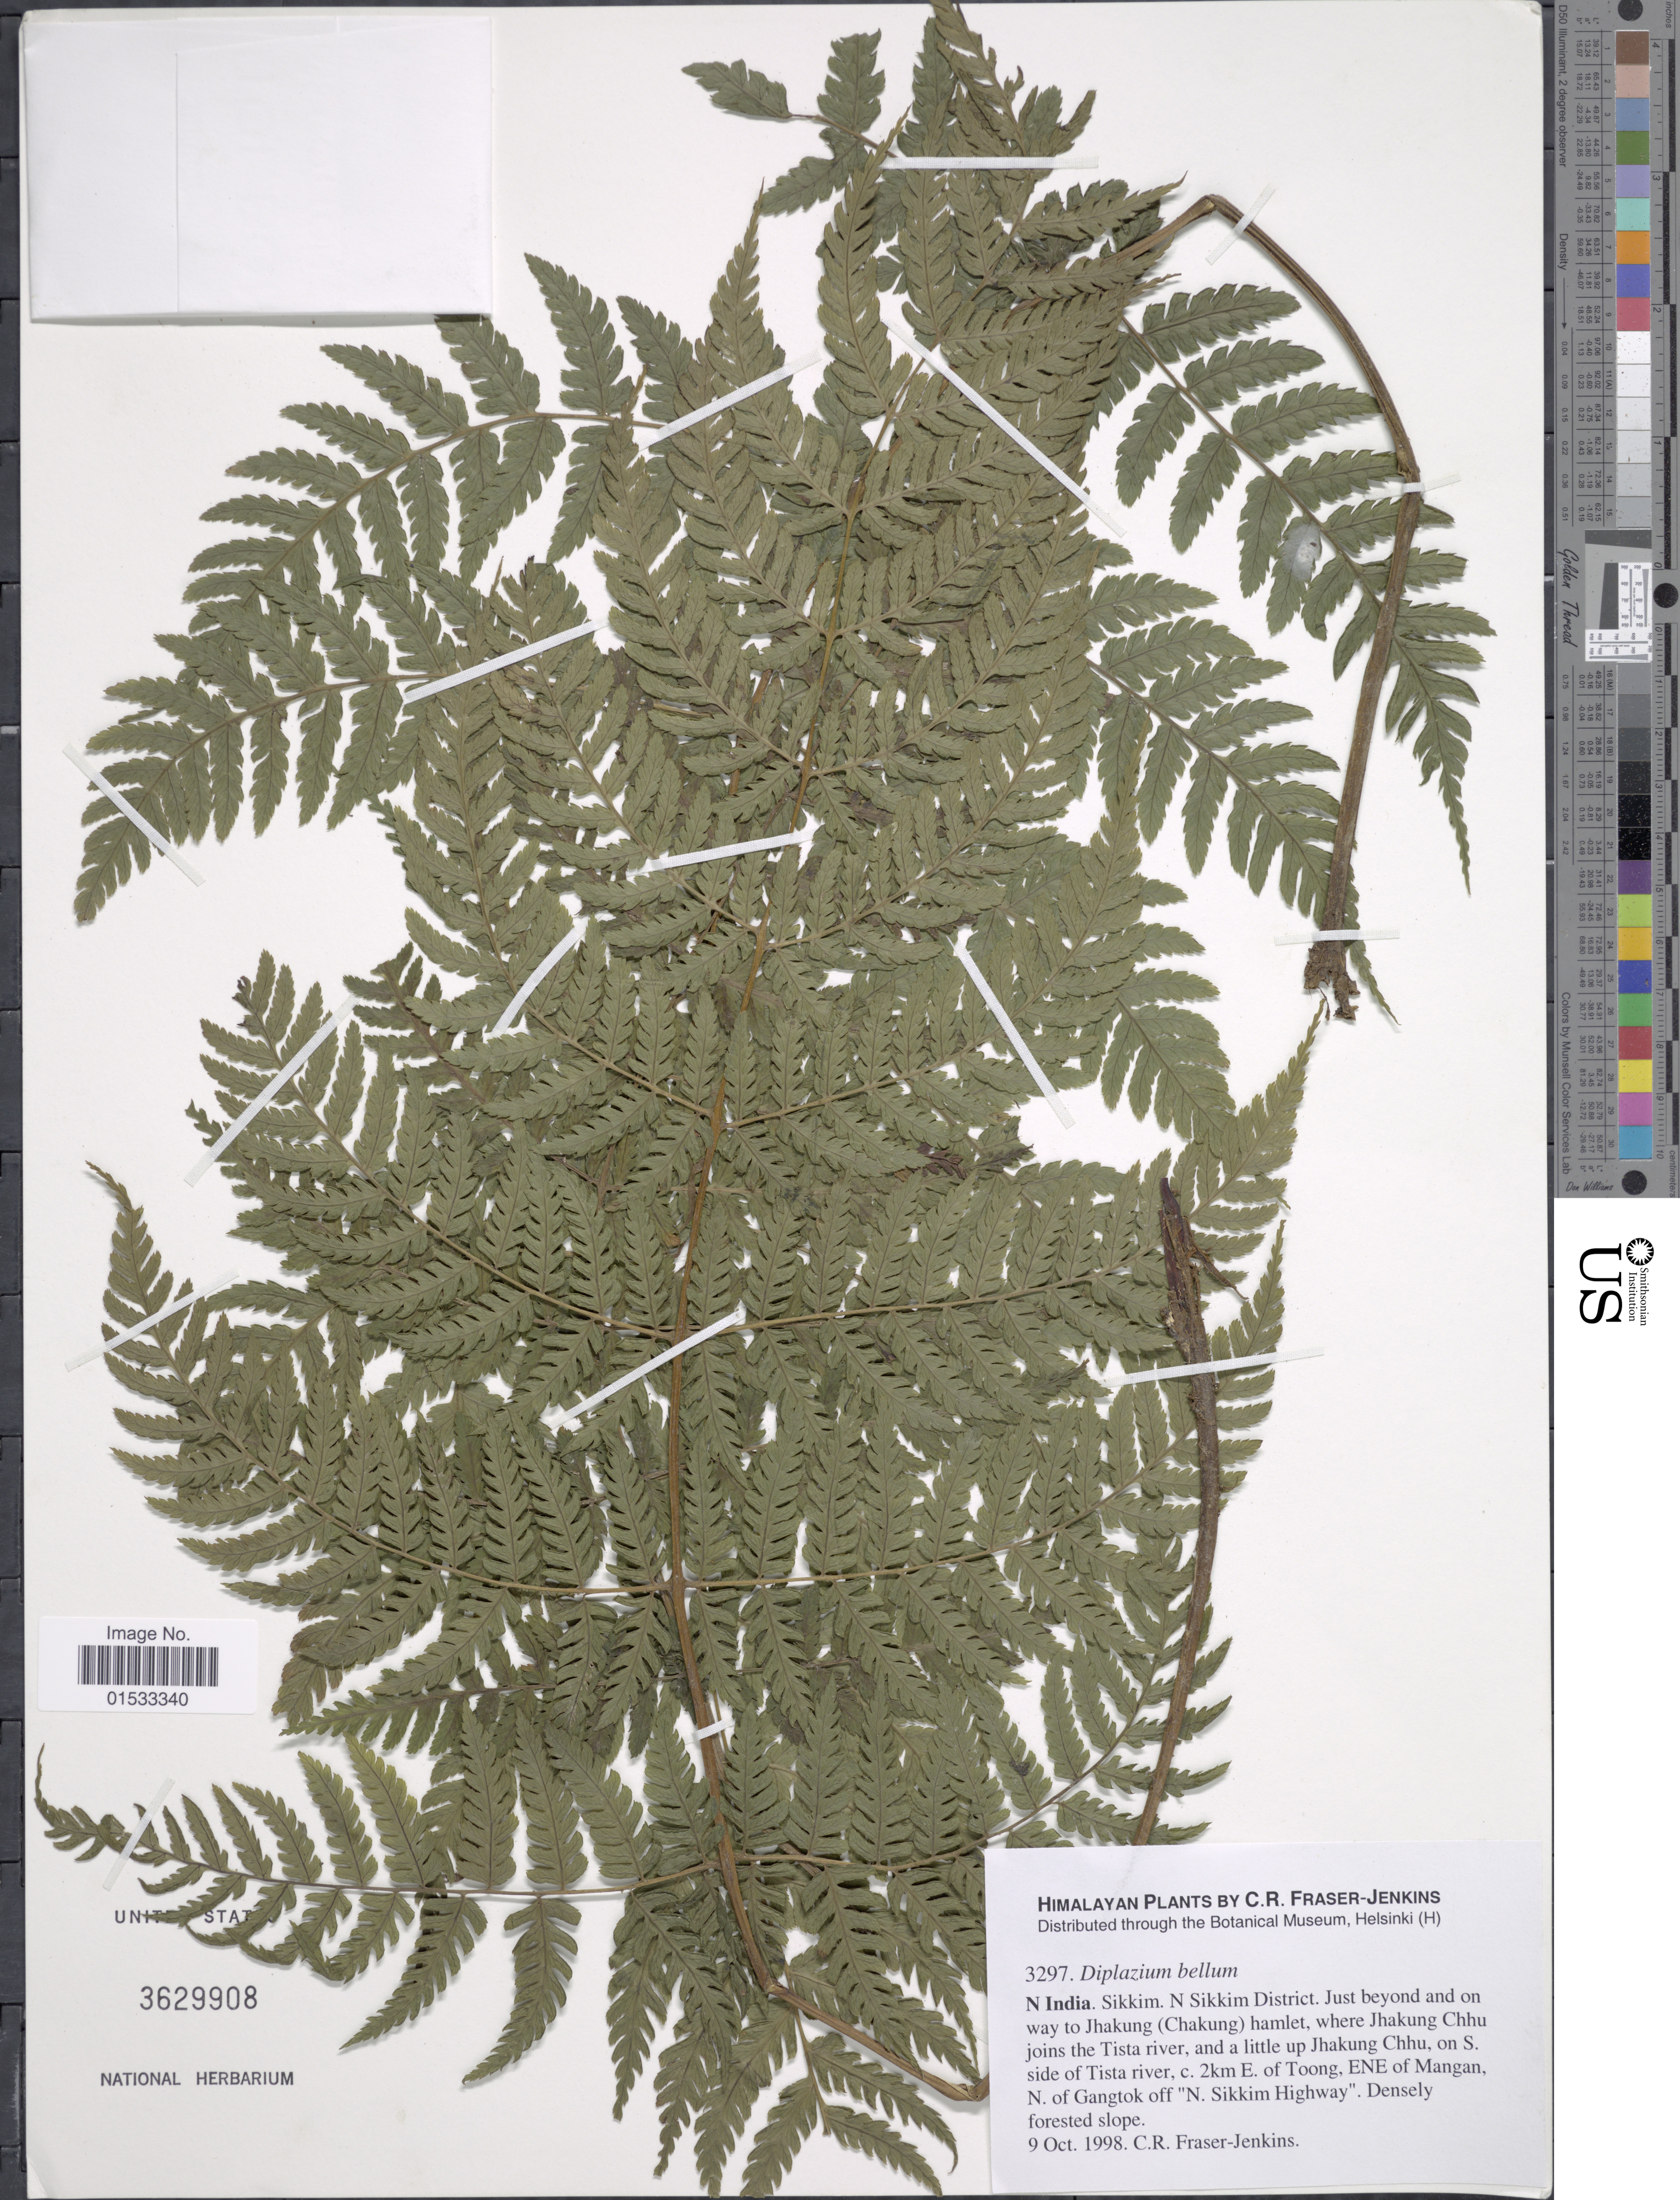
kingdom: Plantae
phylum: Tracheophyta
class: Polypodiopsida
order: Polypodiales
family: Athyriaceae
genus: Diplazium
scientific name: Diplazium bellum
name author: (C.B. Clarke) Bir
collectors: C. R. Fraser-Jenkins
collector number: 3297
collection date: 1998-10-09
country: India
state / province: Sikkim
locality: Himalaya, N India, N Sikkim District, just beyong and on way to Jhakung (Chakung) hamlet, where Jhakung Chhu joins the Tista river, and a little up Jhakung Chu, on S. side of Tista river, c. 2 km E. of Toong, ENE of Mangan, N. of Gangtok off "N. Sikkim Highway"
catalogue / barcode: US 3629908